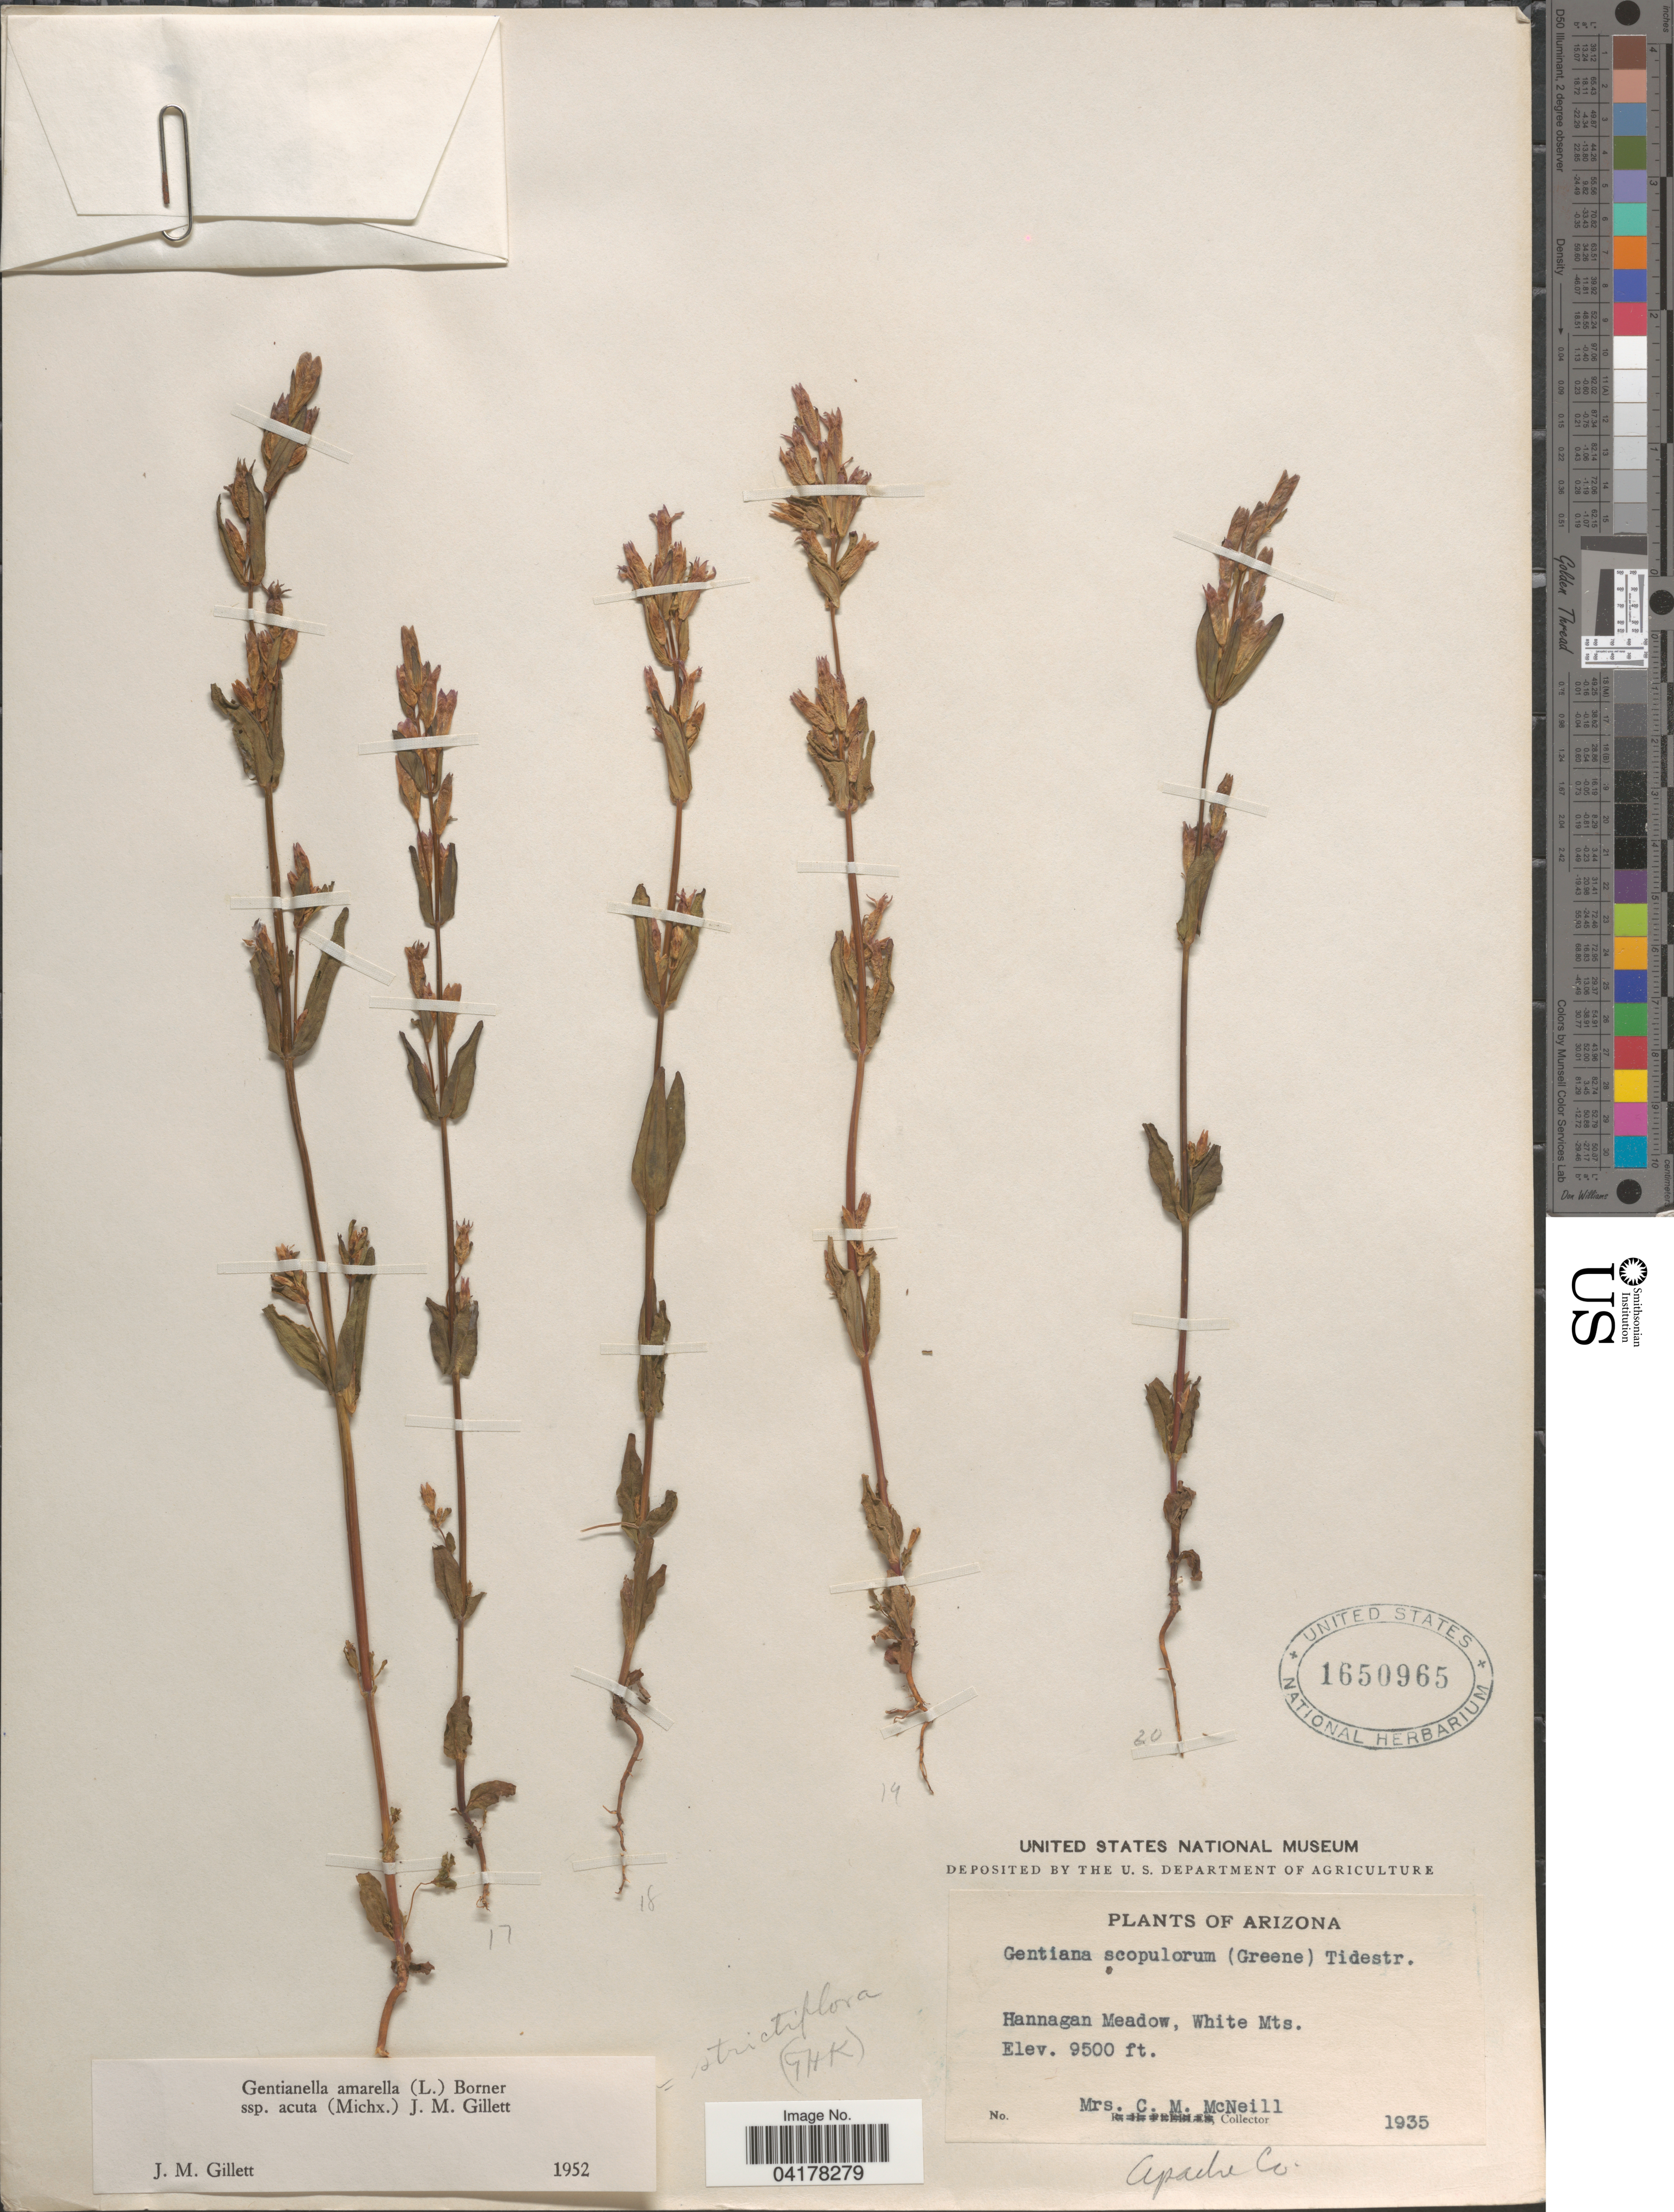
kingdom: Plantae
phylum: Tracheophyta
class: Magnoliopsida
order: Gentianales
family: Gentianaceae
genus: Gentianella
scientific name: Gentianella amarella subsp. acuta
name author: (Michx.) J.M. Gillett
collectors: C. Mcneill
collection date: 1935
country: United States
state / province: Arizona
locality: Hannagan Meadow, White Mts. Apache Co.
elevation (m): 2896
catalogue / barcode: US 1650965